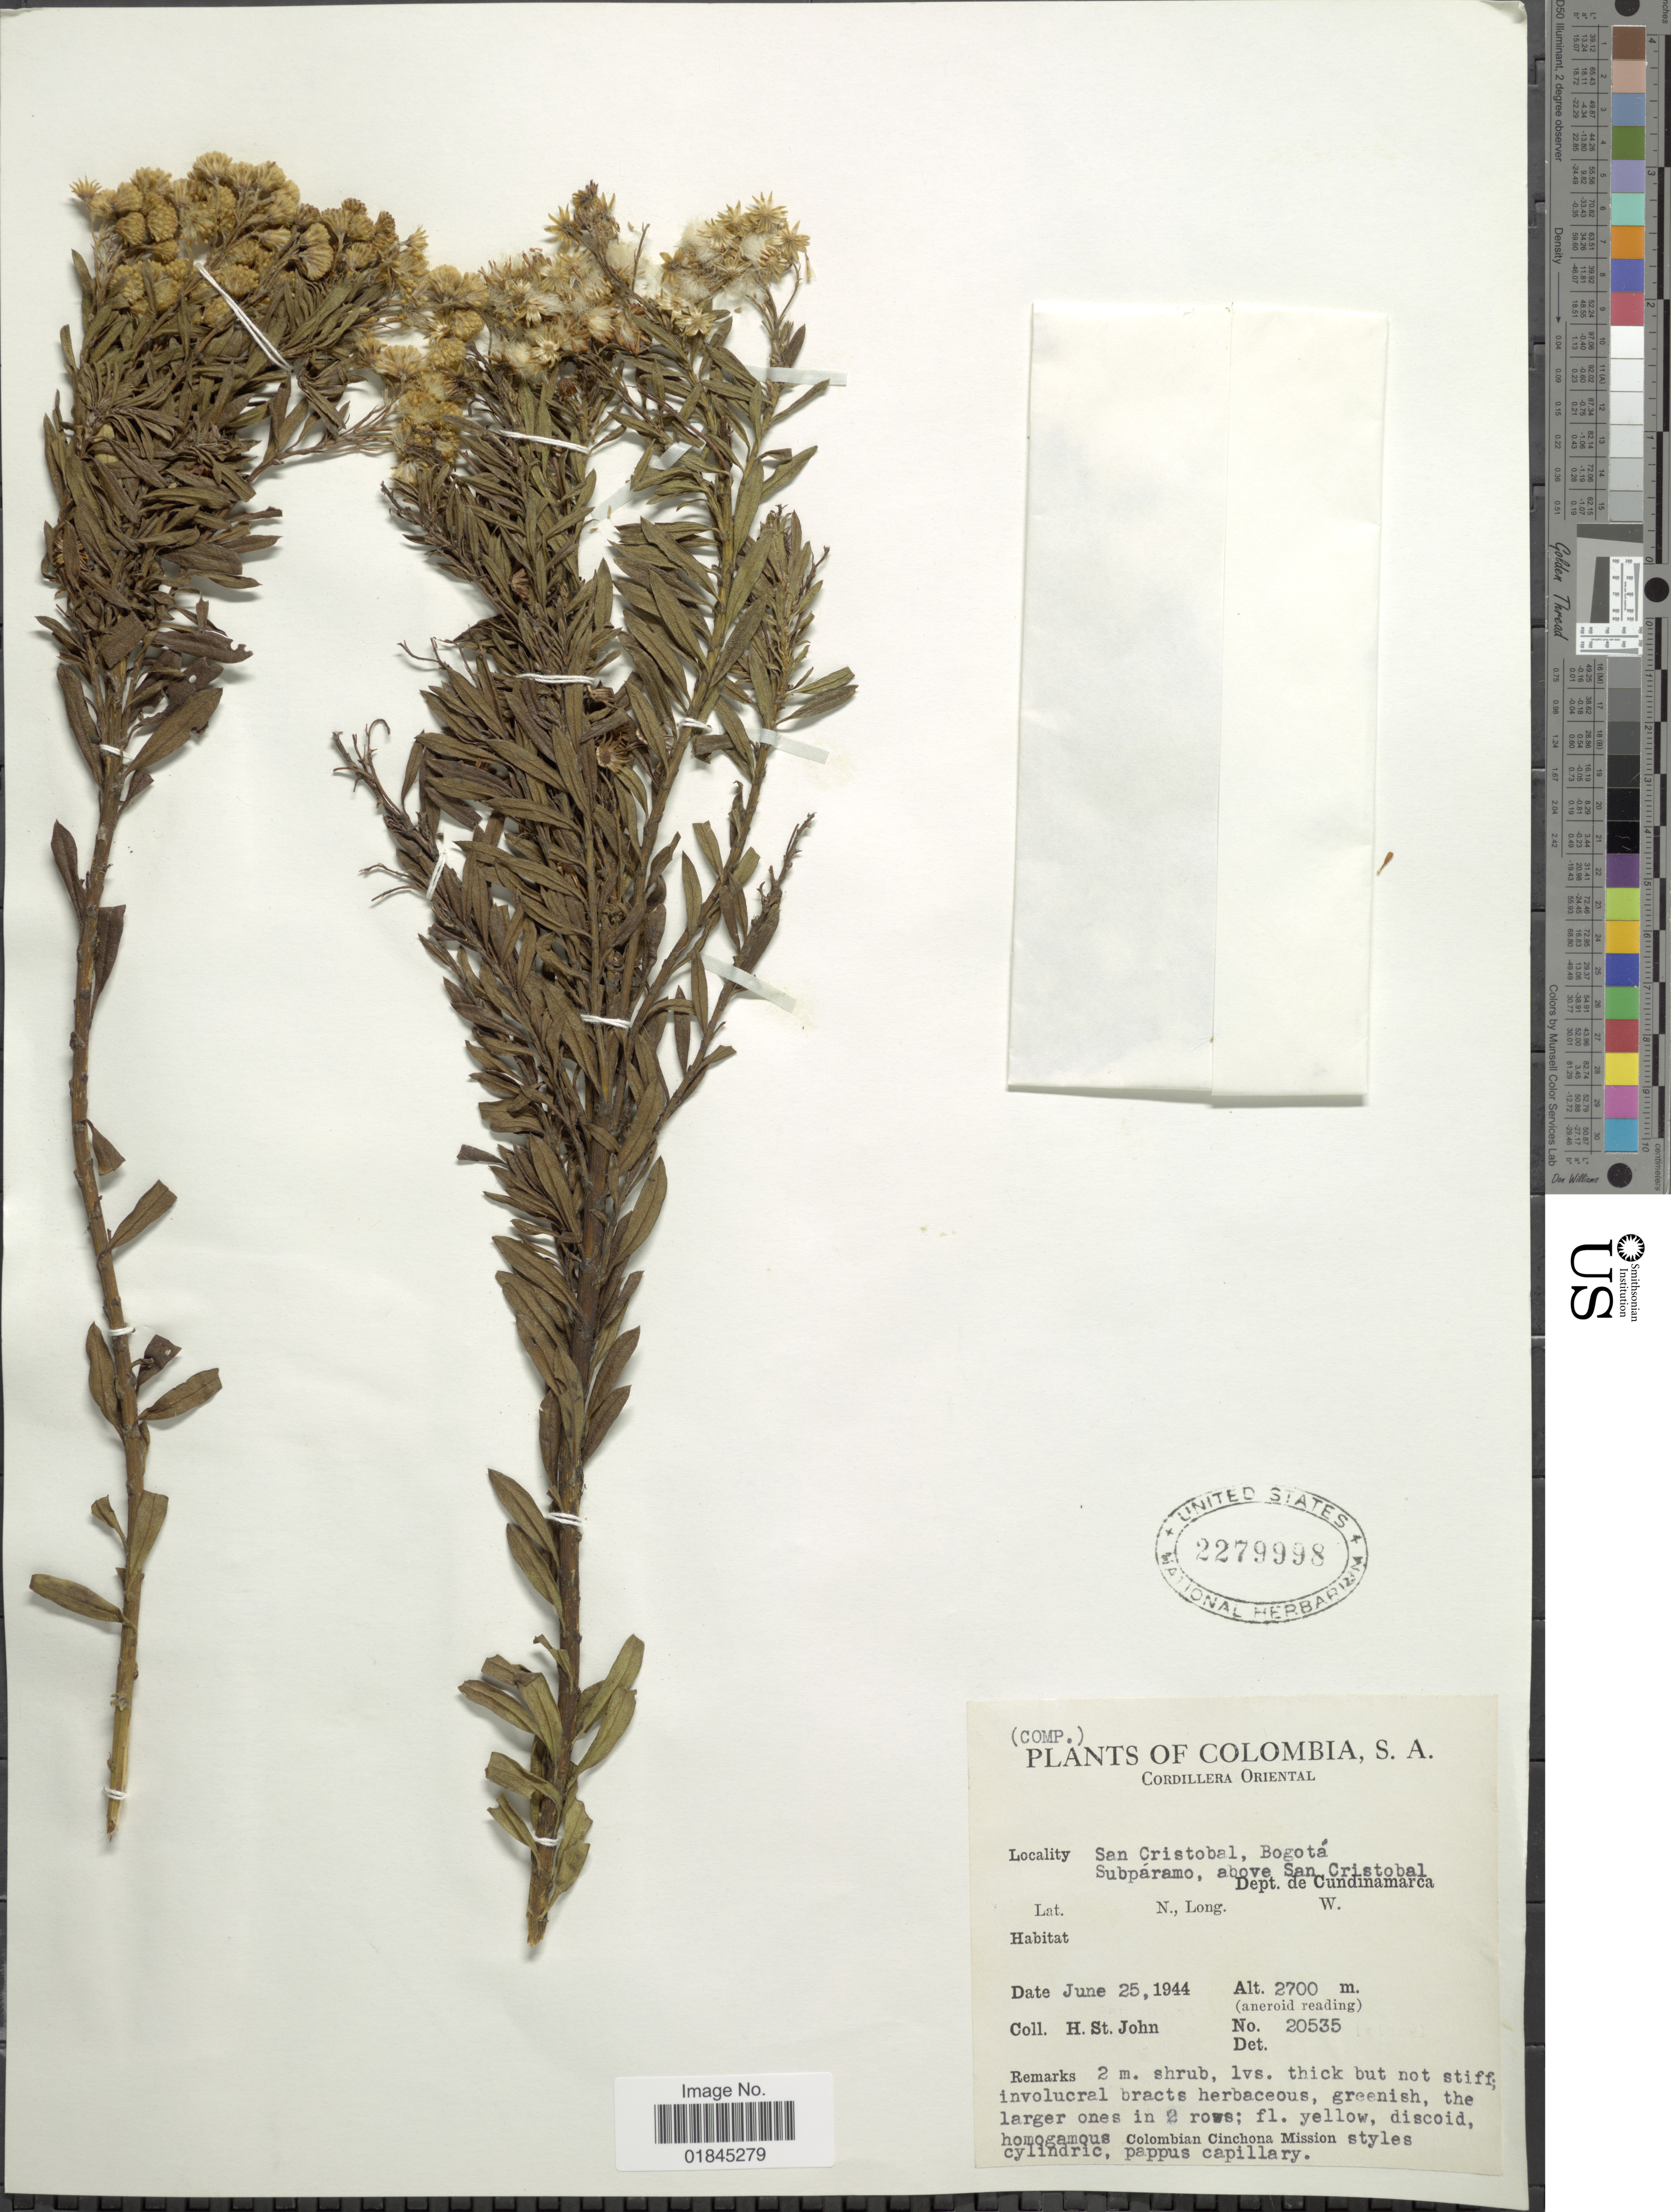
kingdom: Plantae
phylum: Tracheophyta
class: Magnoliopsida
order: Asterales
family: Asteraceae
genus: Pentacalia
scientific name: Pentacalia corymbosa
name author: (Benth.) Cuatrec.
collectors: H. St. John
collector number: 20535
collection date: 1944-06-25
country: Colombia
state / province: Cundinamarca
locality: Cordillera Oriental. San Cristobal, Bogotá Subp5ramo, above San Cristobal. Dept. de Cundinamarca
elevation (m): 2700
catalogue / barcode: US 2279998